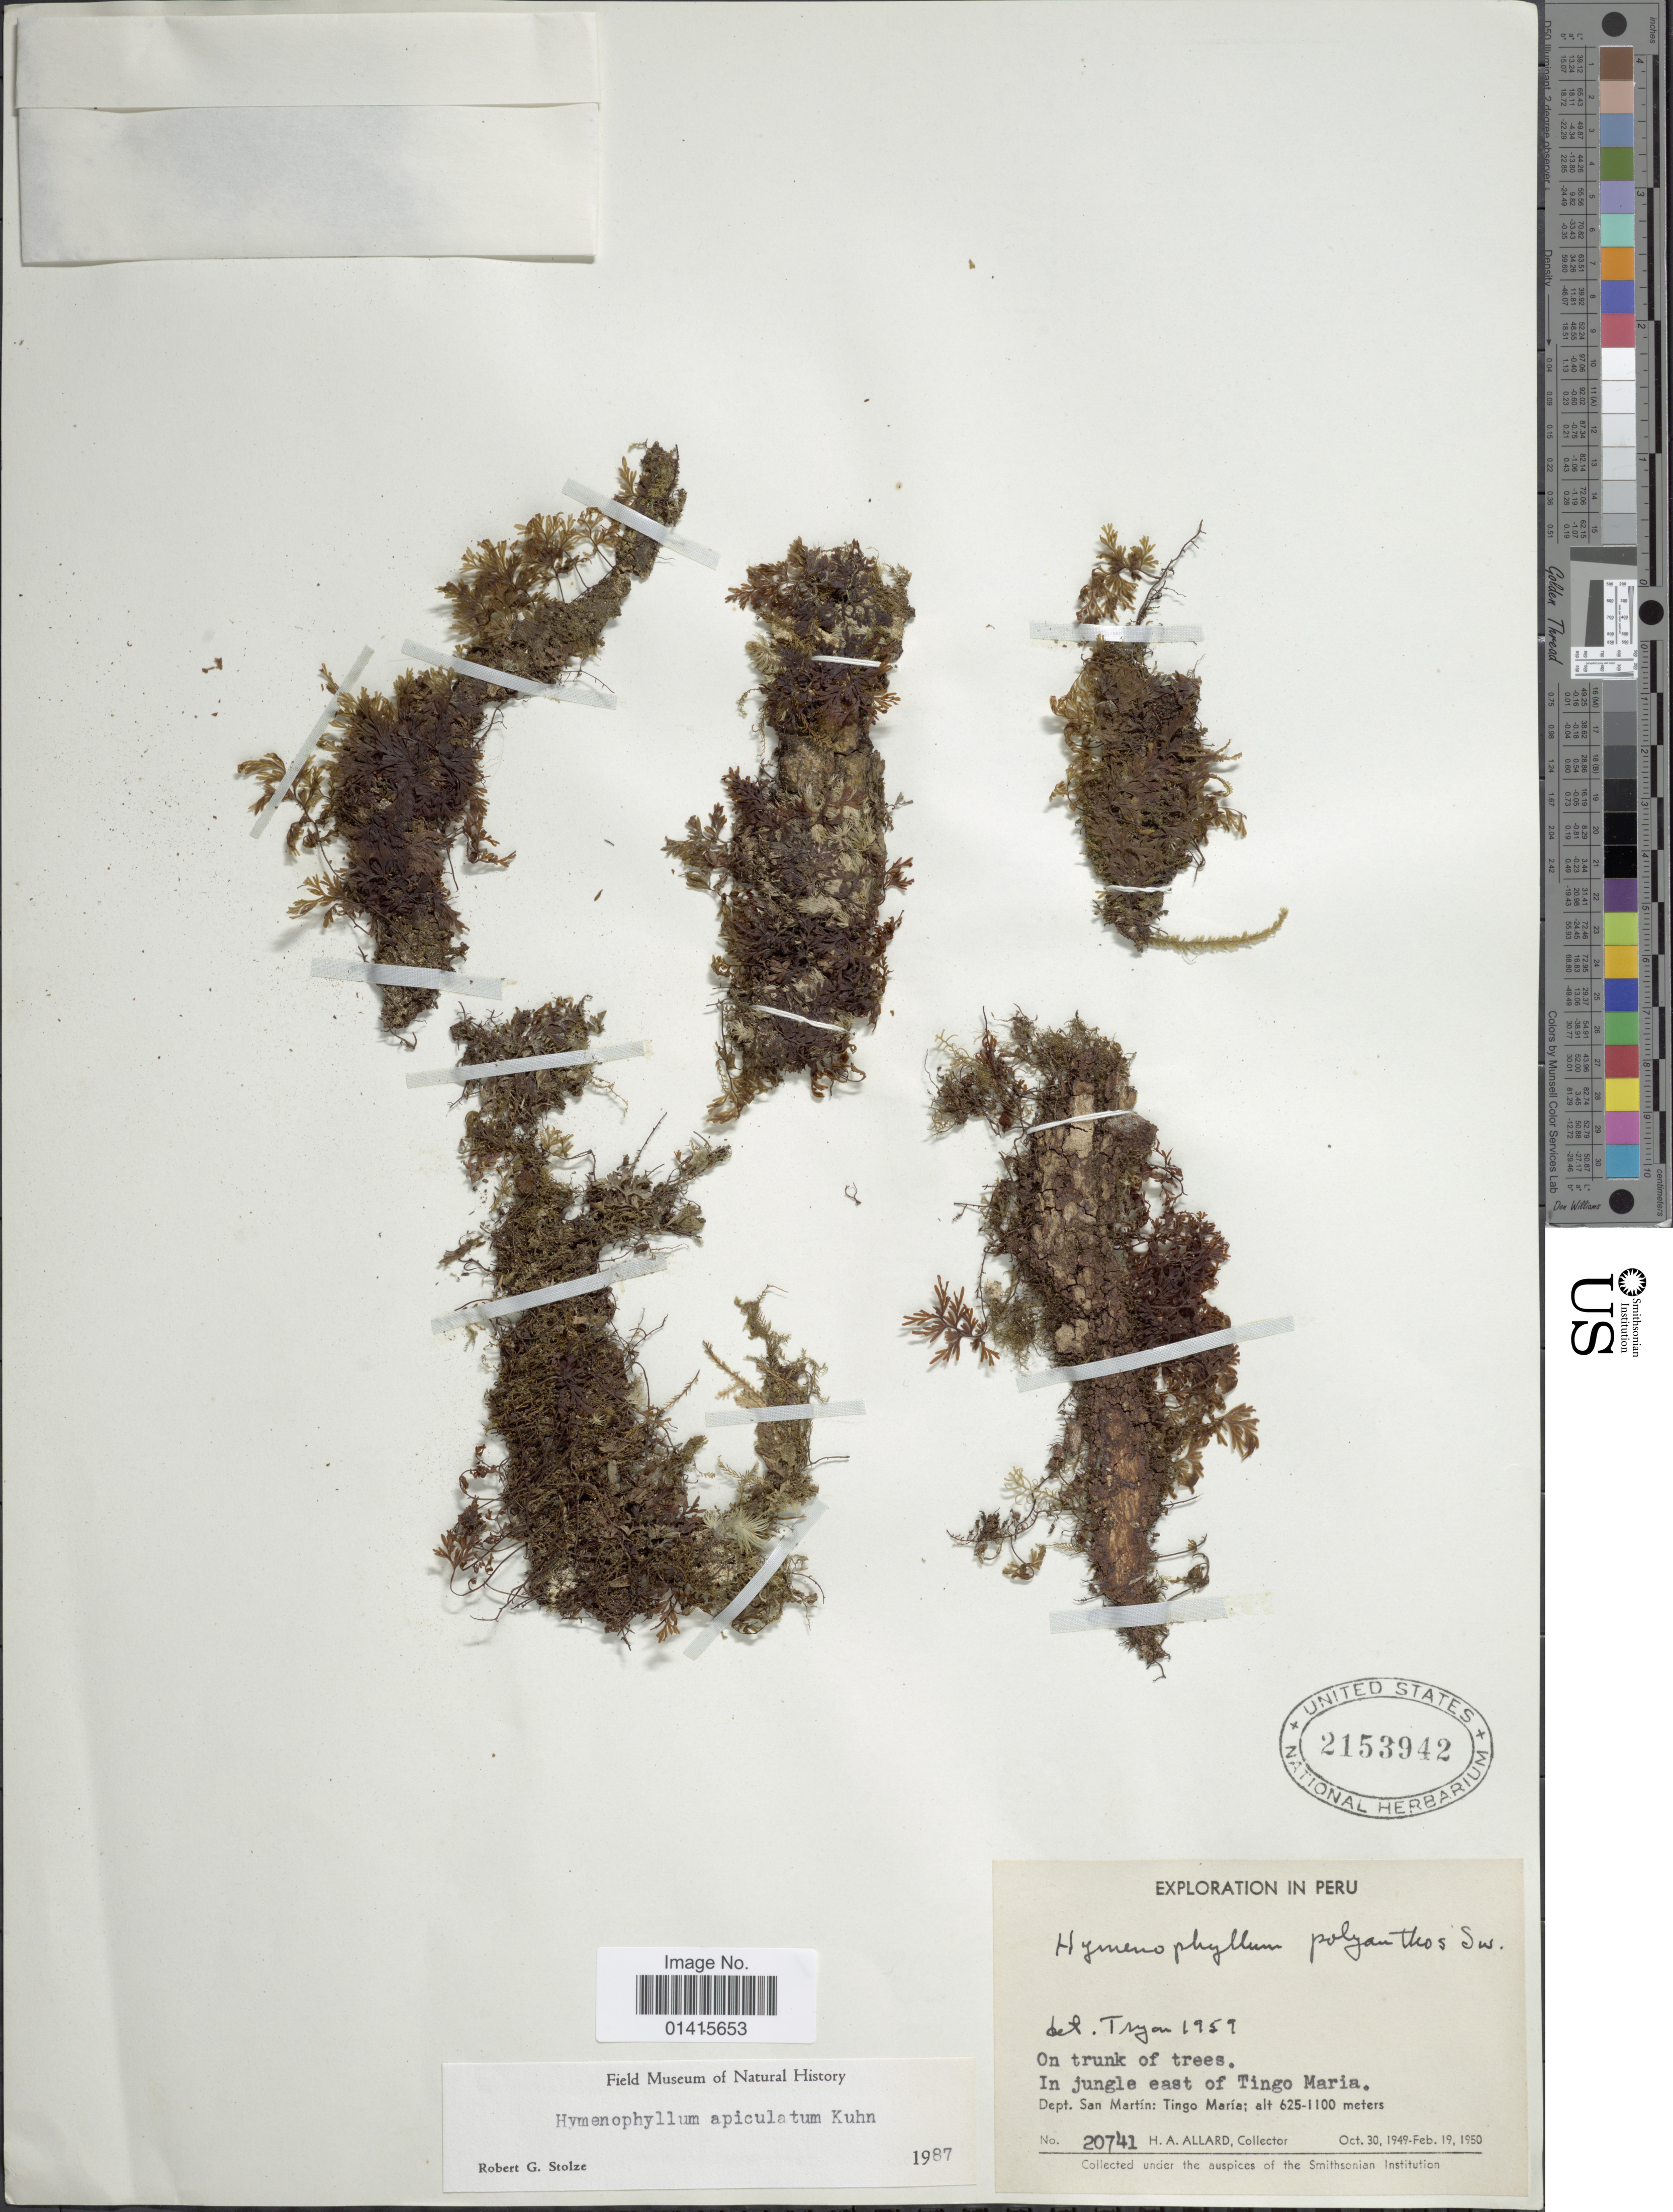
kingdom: Plantae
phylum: Tracheophyta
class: Polypodiopsida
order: Hymenophyllales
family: Hymenophyllaceae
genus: Hymenophyllum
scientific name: Hymenophyllum apiculatum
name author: Mett. ex Kuhn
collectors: H. A. Allard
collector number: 20741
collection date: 1949-10-30/1950-02-19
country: Peru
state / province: San Martín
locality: On trunk of trees, In Jungle East of Tingo Maria, Dept. San Martin: Tingo Maria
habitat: on trunks of trees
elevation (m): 625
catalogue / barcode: US 2153942